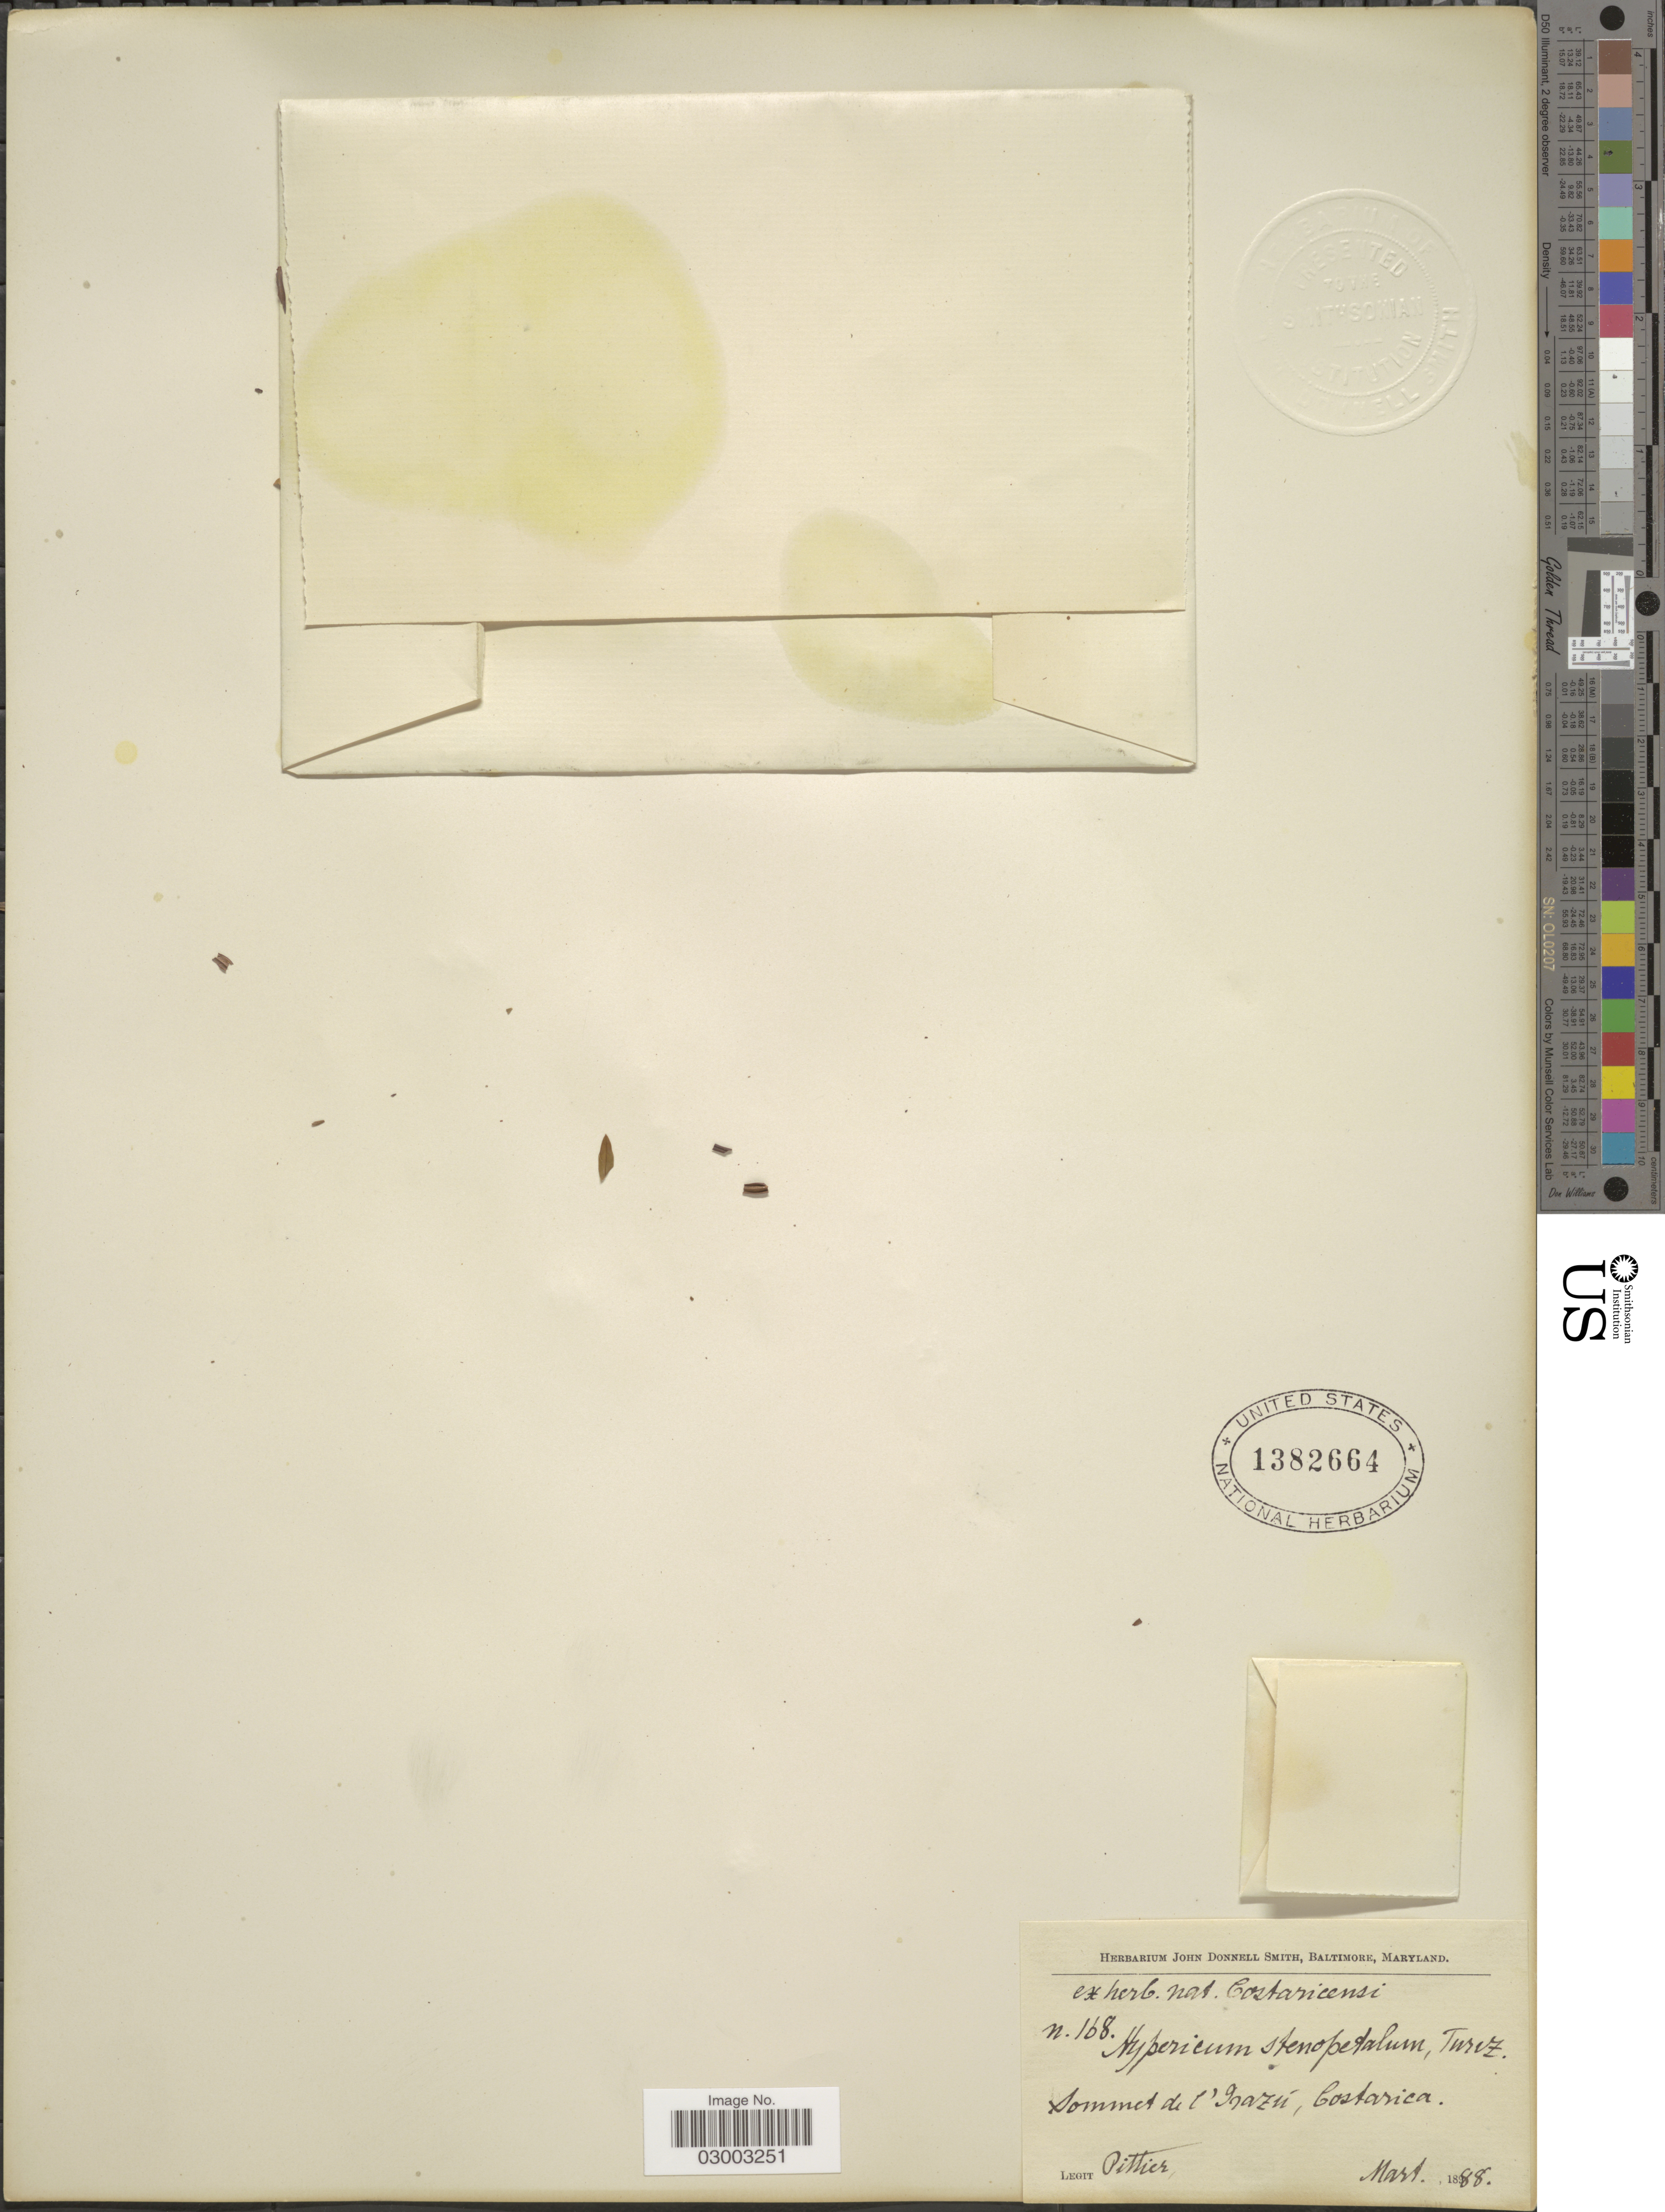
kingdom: Plantae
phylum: Tracheophyta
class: Magnoliopsida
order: Malpighiales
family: Hypericaceae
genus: Hypericum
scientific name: Hypericum irazuense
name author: Kuntze ex N. Robson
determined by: Strong, Mark T., (BOT), Smithsonian Institution - National Museum of Natural History (UNITED STATES)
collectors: H. F. Pittier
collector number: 168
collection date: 1888-03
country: Costa Rica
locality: Sommet de l'Irazú.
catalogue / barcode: US 1382664